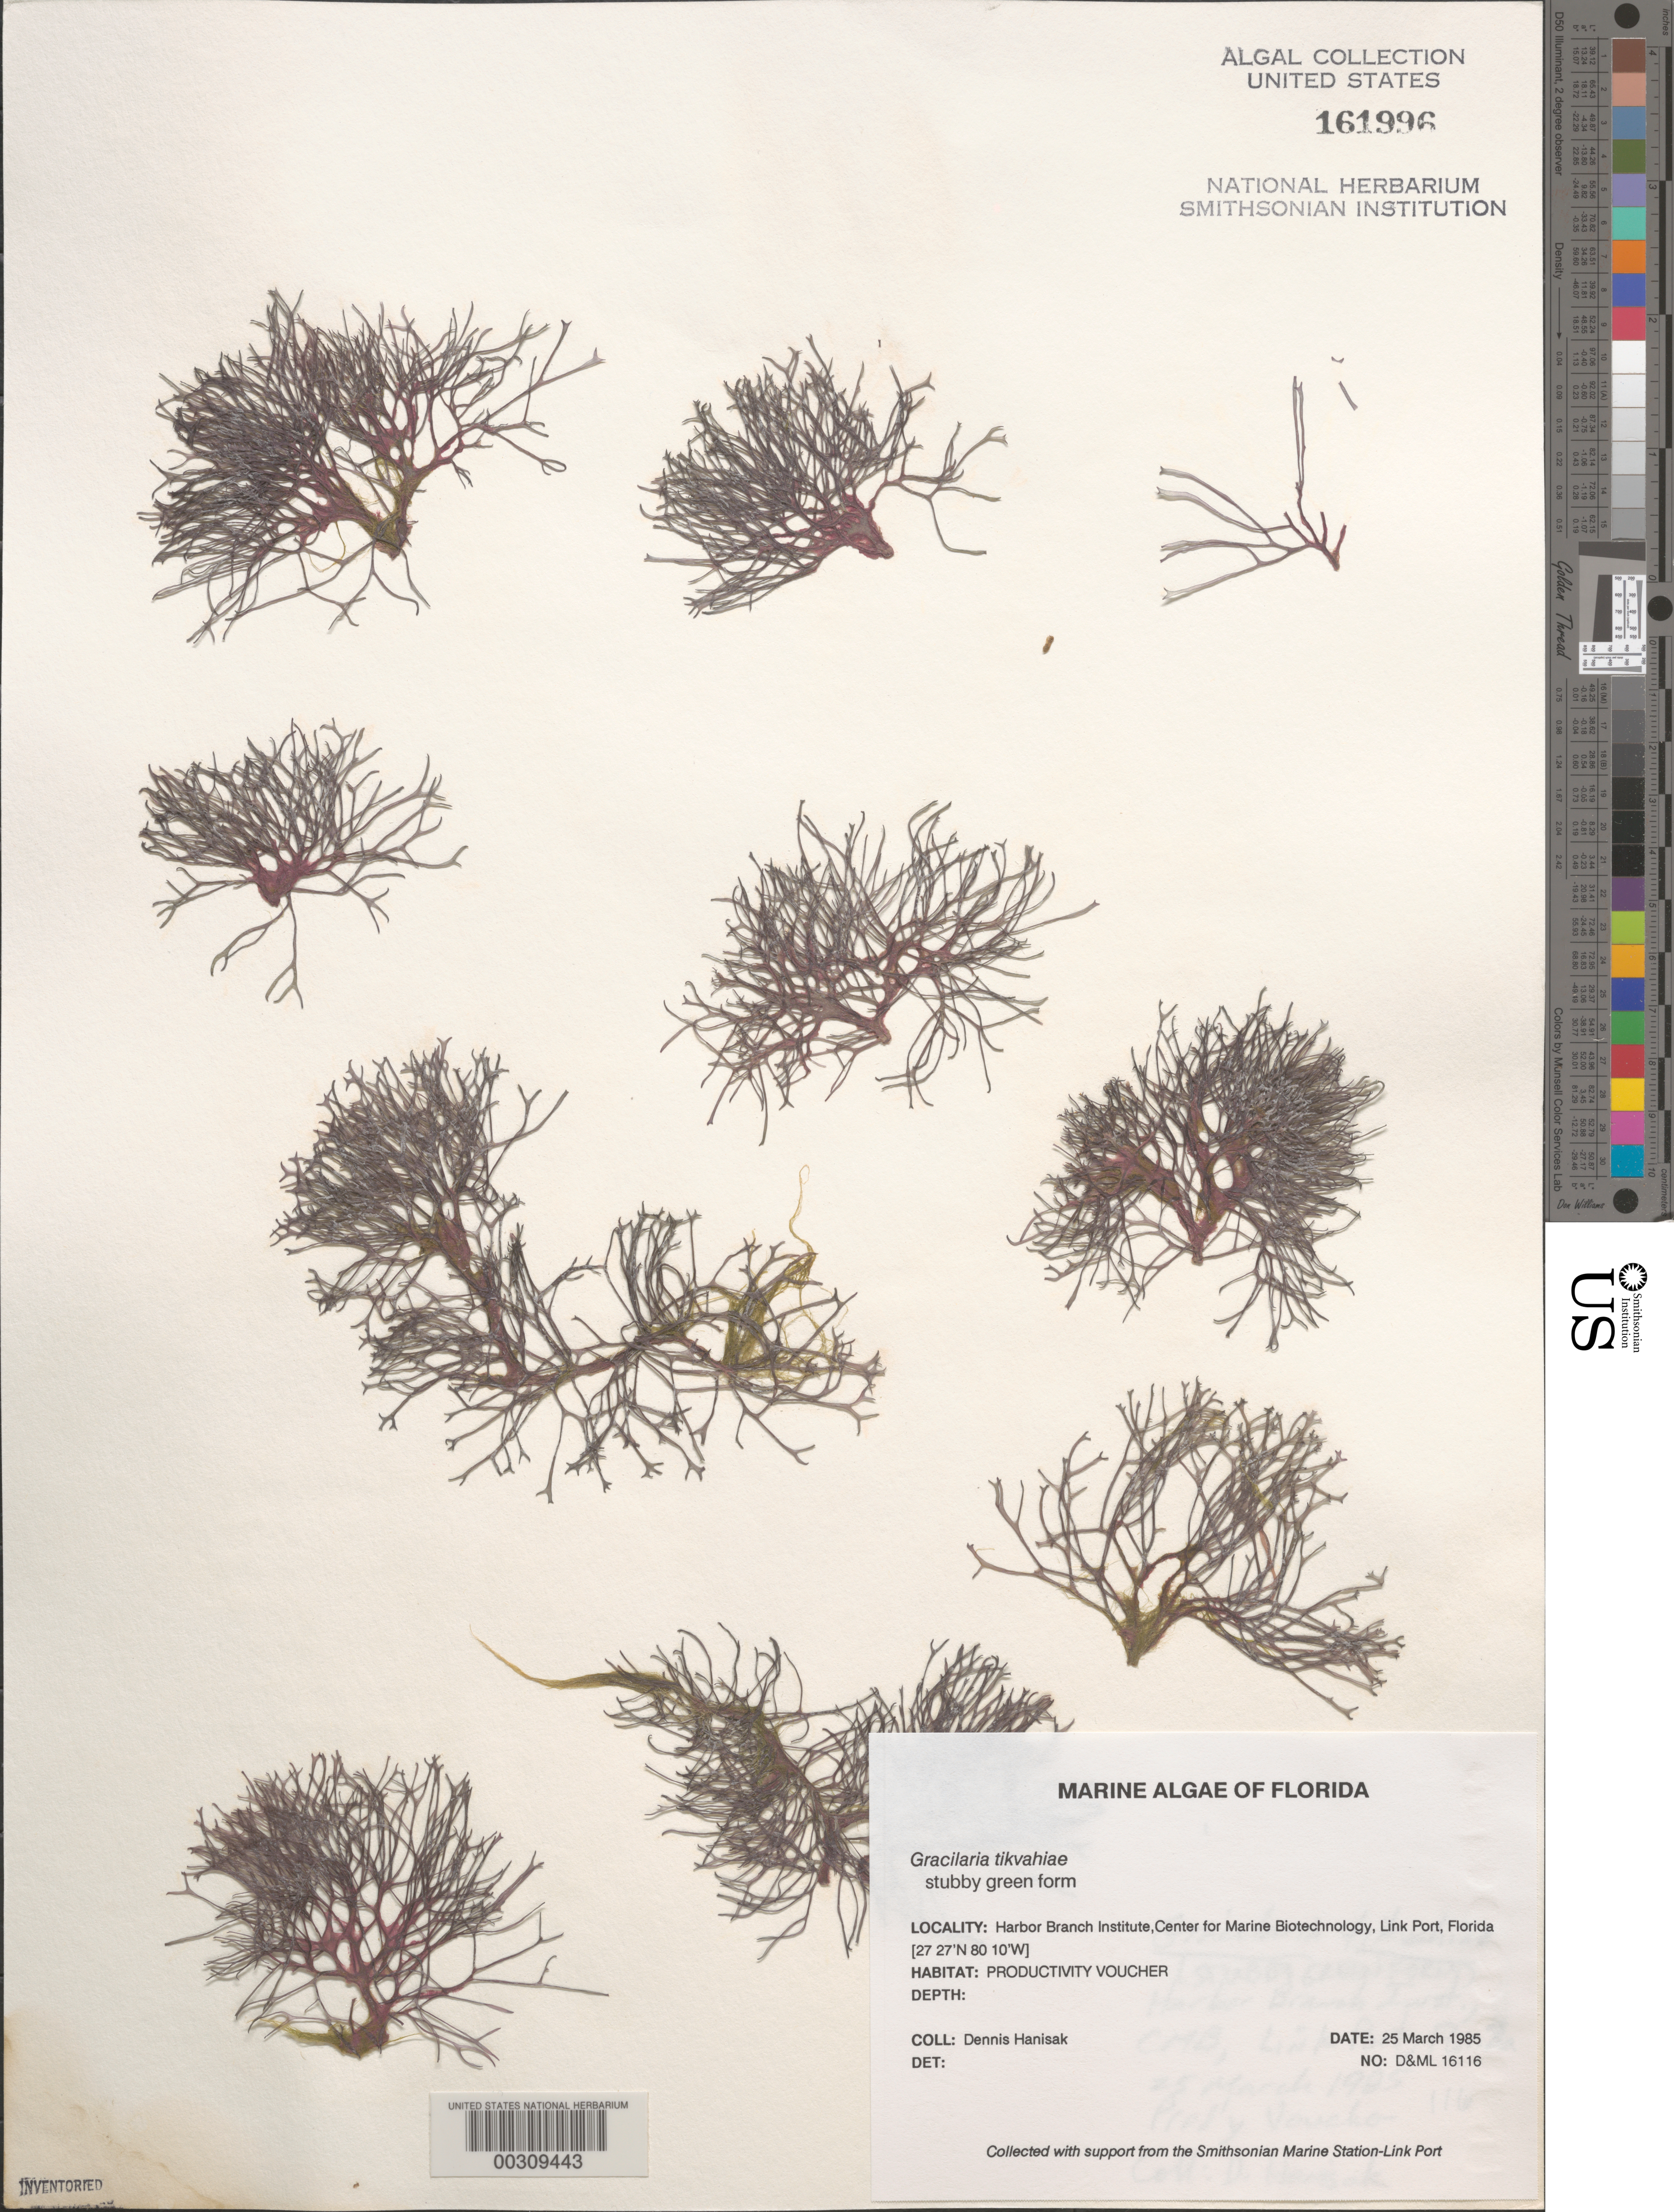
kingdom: Plantae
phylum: Rhodophyta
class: Florideophyceae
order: Gracilariales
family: Gracilariaceae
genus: Gracilaria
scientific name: Gracilaria tikvahiae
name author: McLachlan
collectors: M. Hanisak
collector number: D&ML 16116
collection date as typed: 25 Mar 1985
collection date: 1985-03-25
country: United States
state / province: Florida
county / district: Saint Lucie County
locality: Harbor Branch Oceanographic Institutue, Center for Marine Biotechnology, Link Port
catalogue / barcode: US 161996